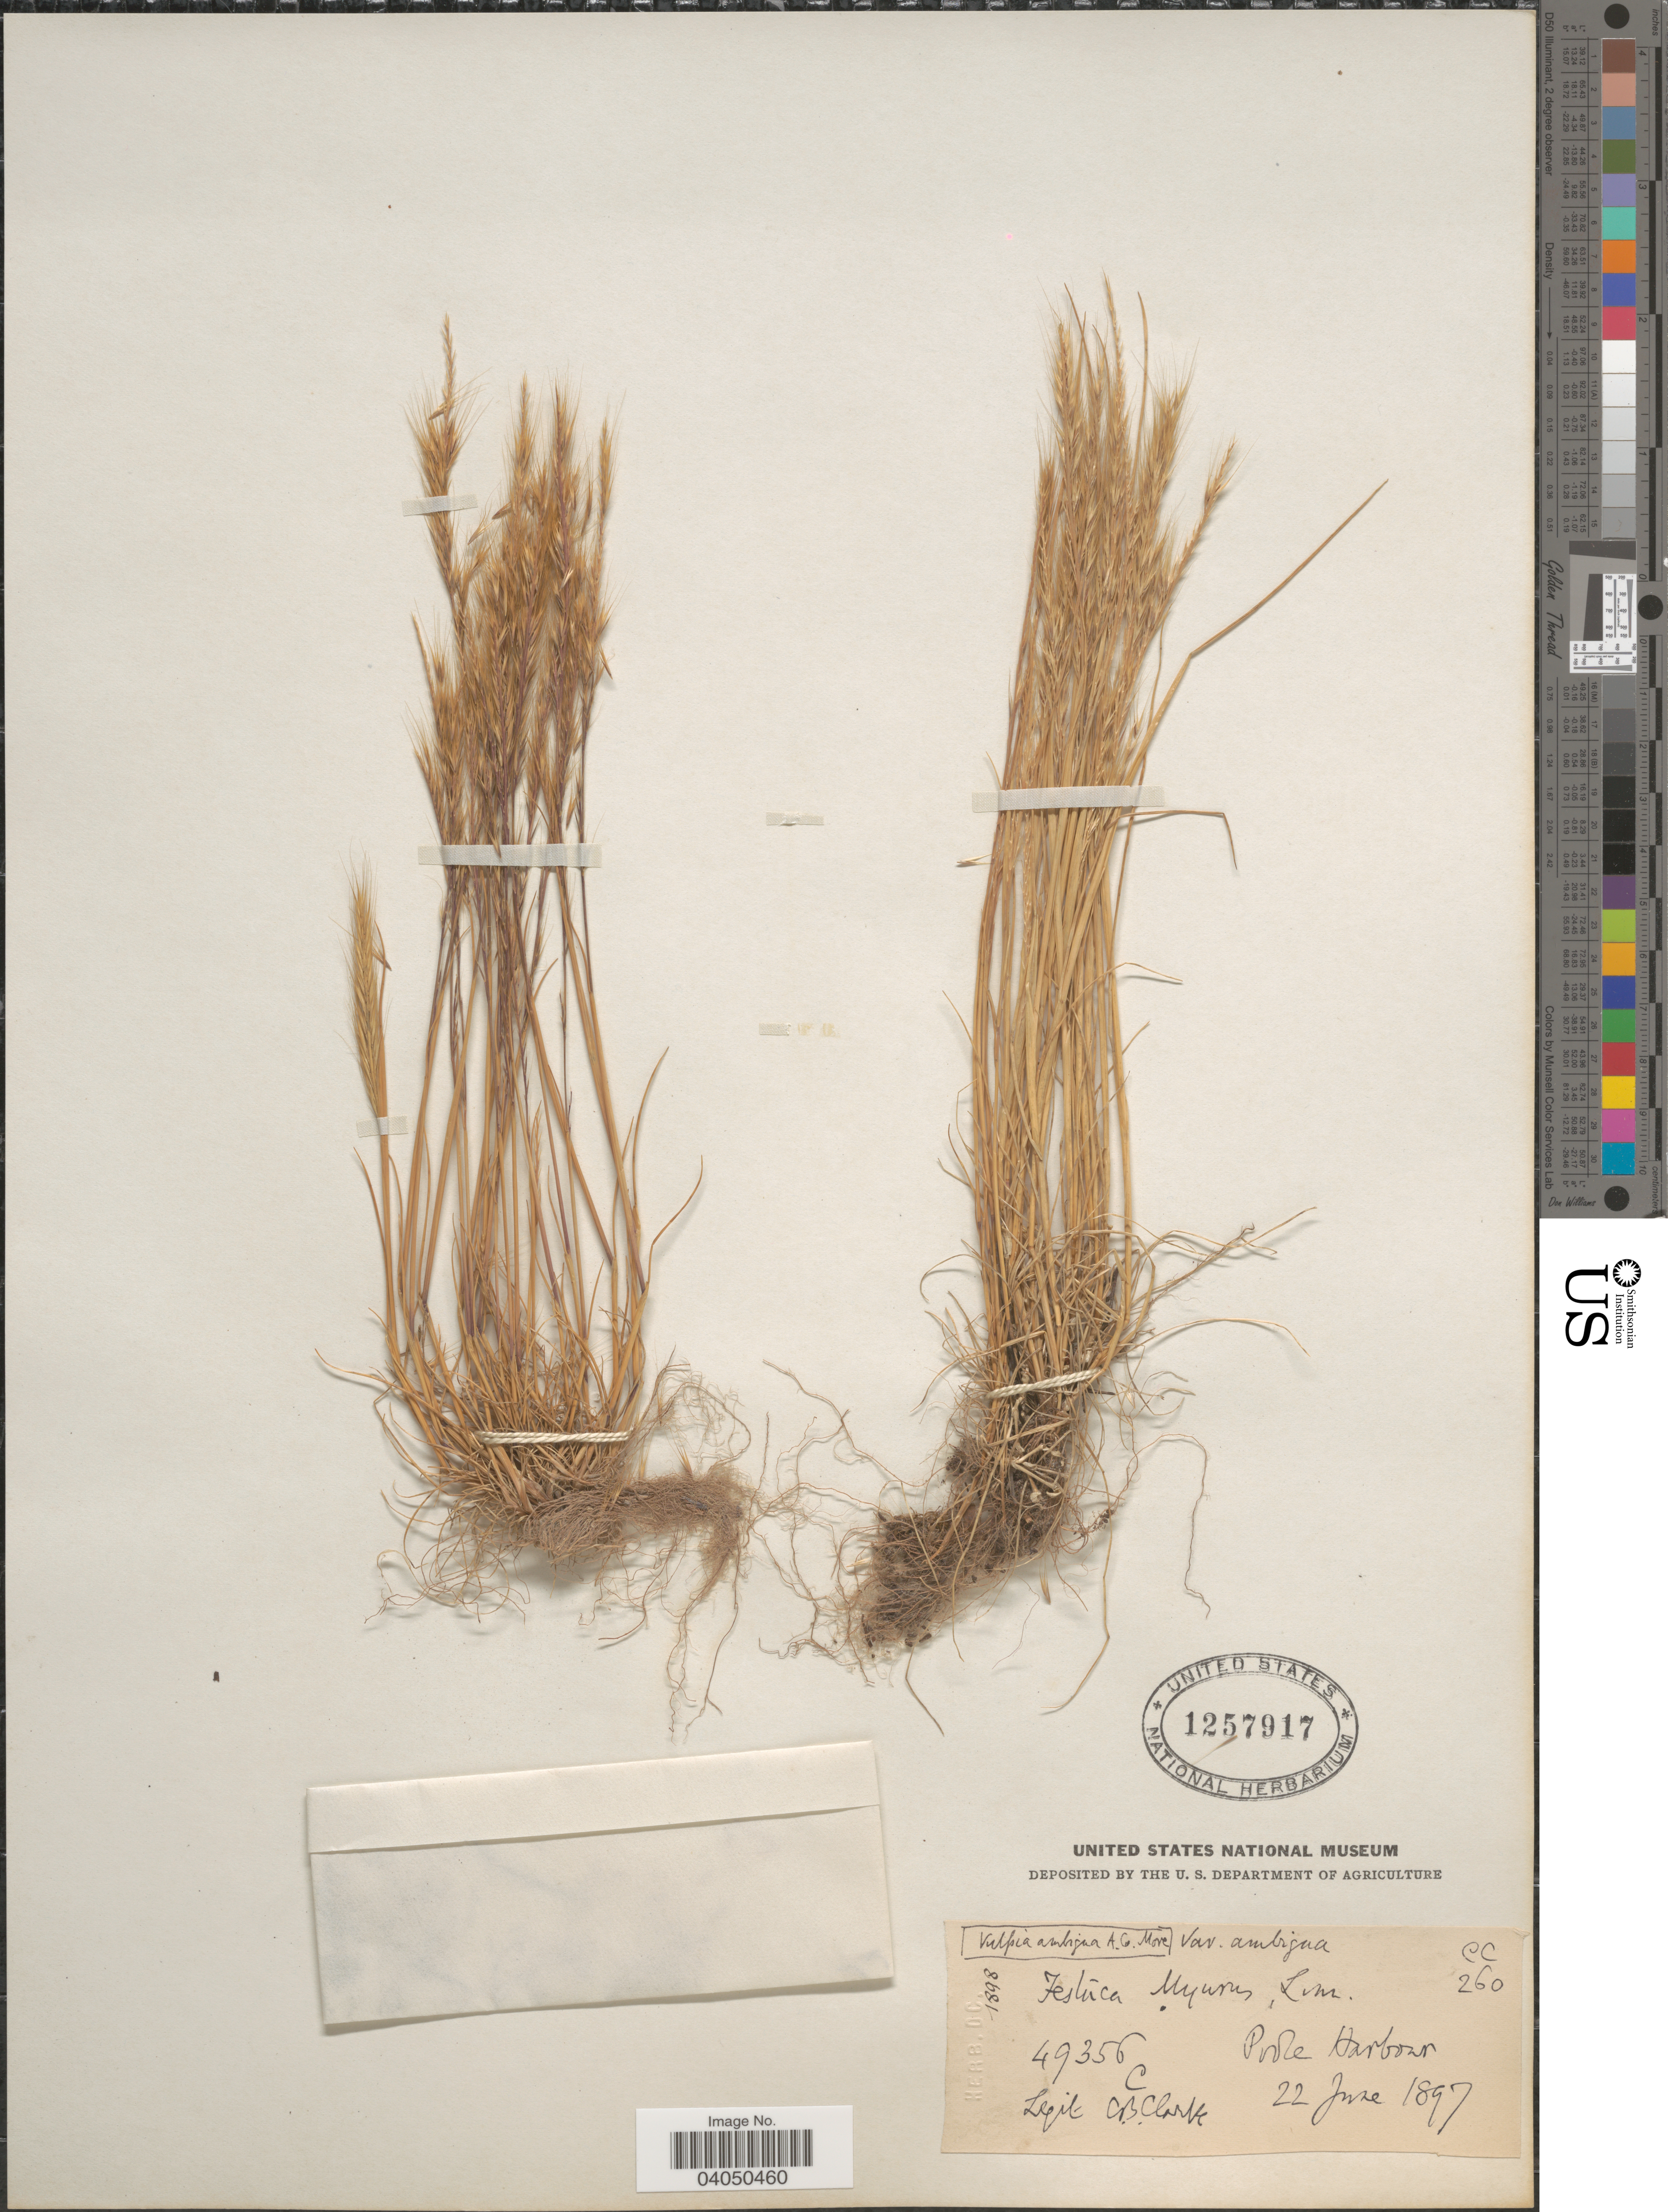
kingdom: Plantae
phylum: Tracheophyta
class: Liliopsida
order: Poales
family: Poaceae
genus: Festuca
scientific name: Festuca sp.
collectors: C. B. Clarke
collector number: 49356 C?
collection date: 1897-06-22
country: United Kingdom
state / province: England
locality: Poole Harbour.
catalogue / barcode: US 1257917